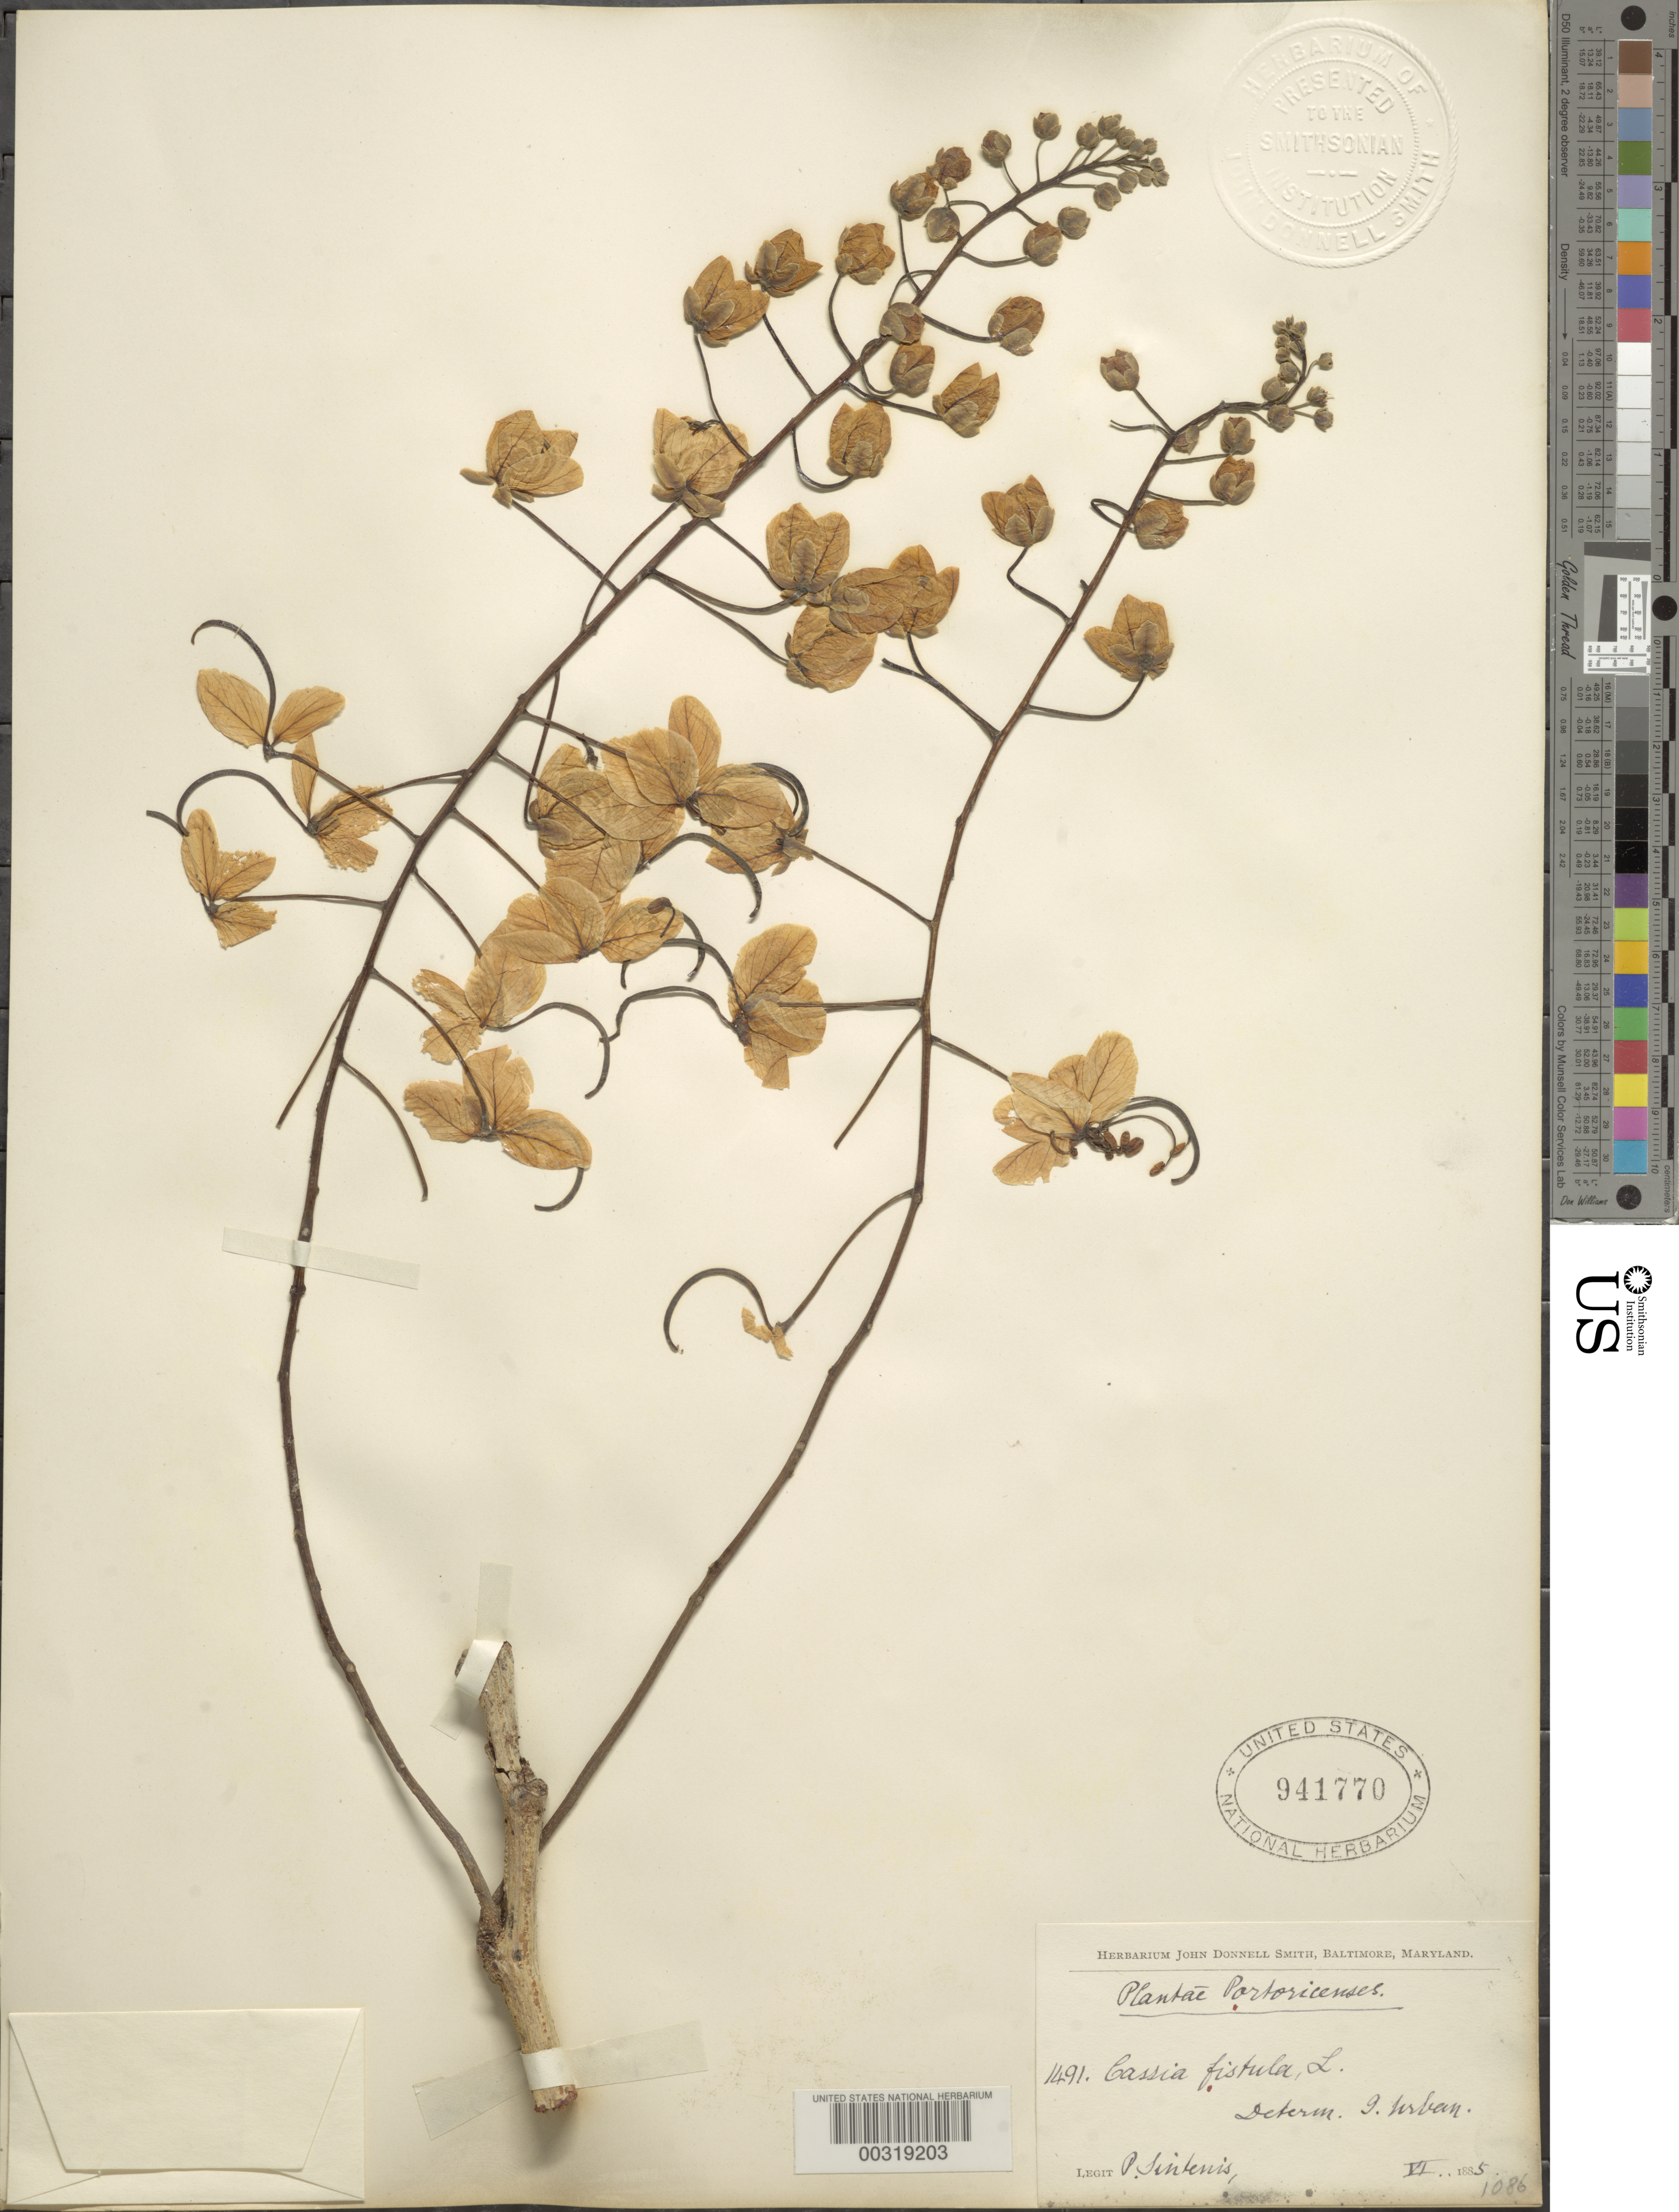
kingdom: Plantae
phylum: Tracheophyta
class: Magnoliopsida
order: Fabales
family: Fabaceae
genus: Cassia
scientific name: Cassia fistula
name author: L.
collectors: P. Sintenis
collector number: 1491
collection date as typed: Jun 1885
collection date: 1885-06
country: Puerto Rico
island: Greater Antilles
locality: St. de luquillo, in monte jimenes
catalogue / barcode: US 941770